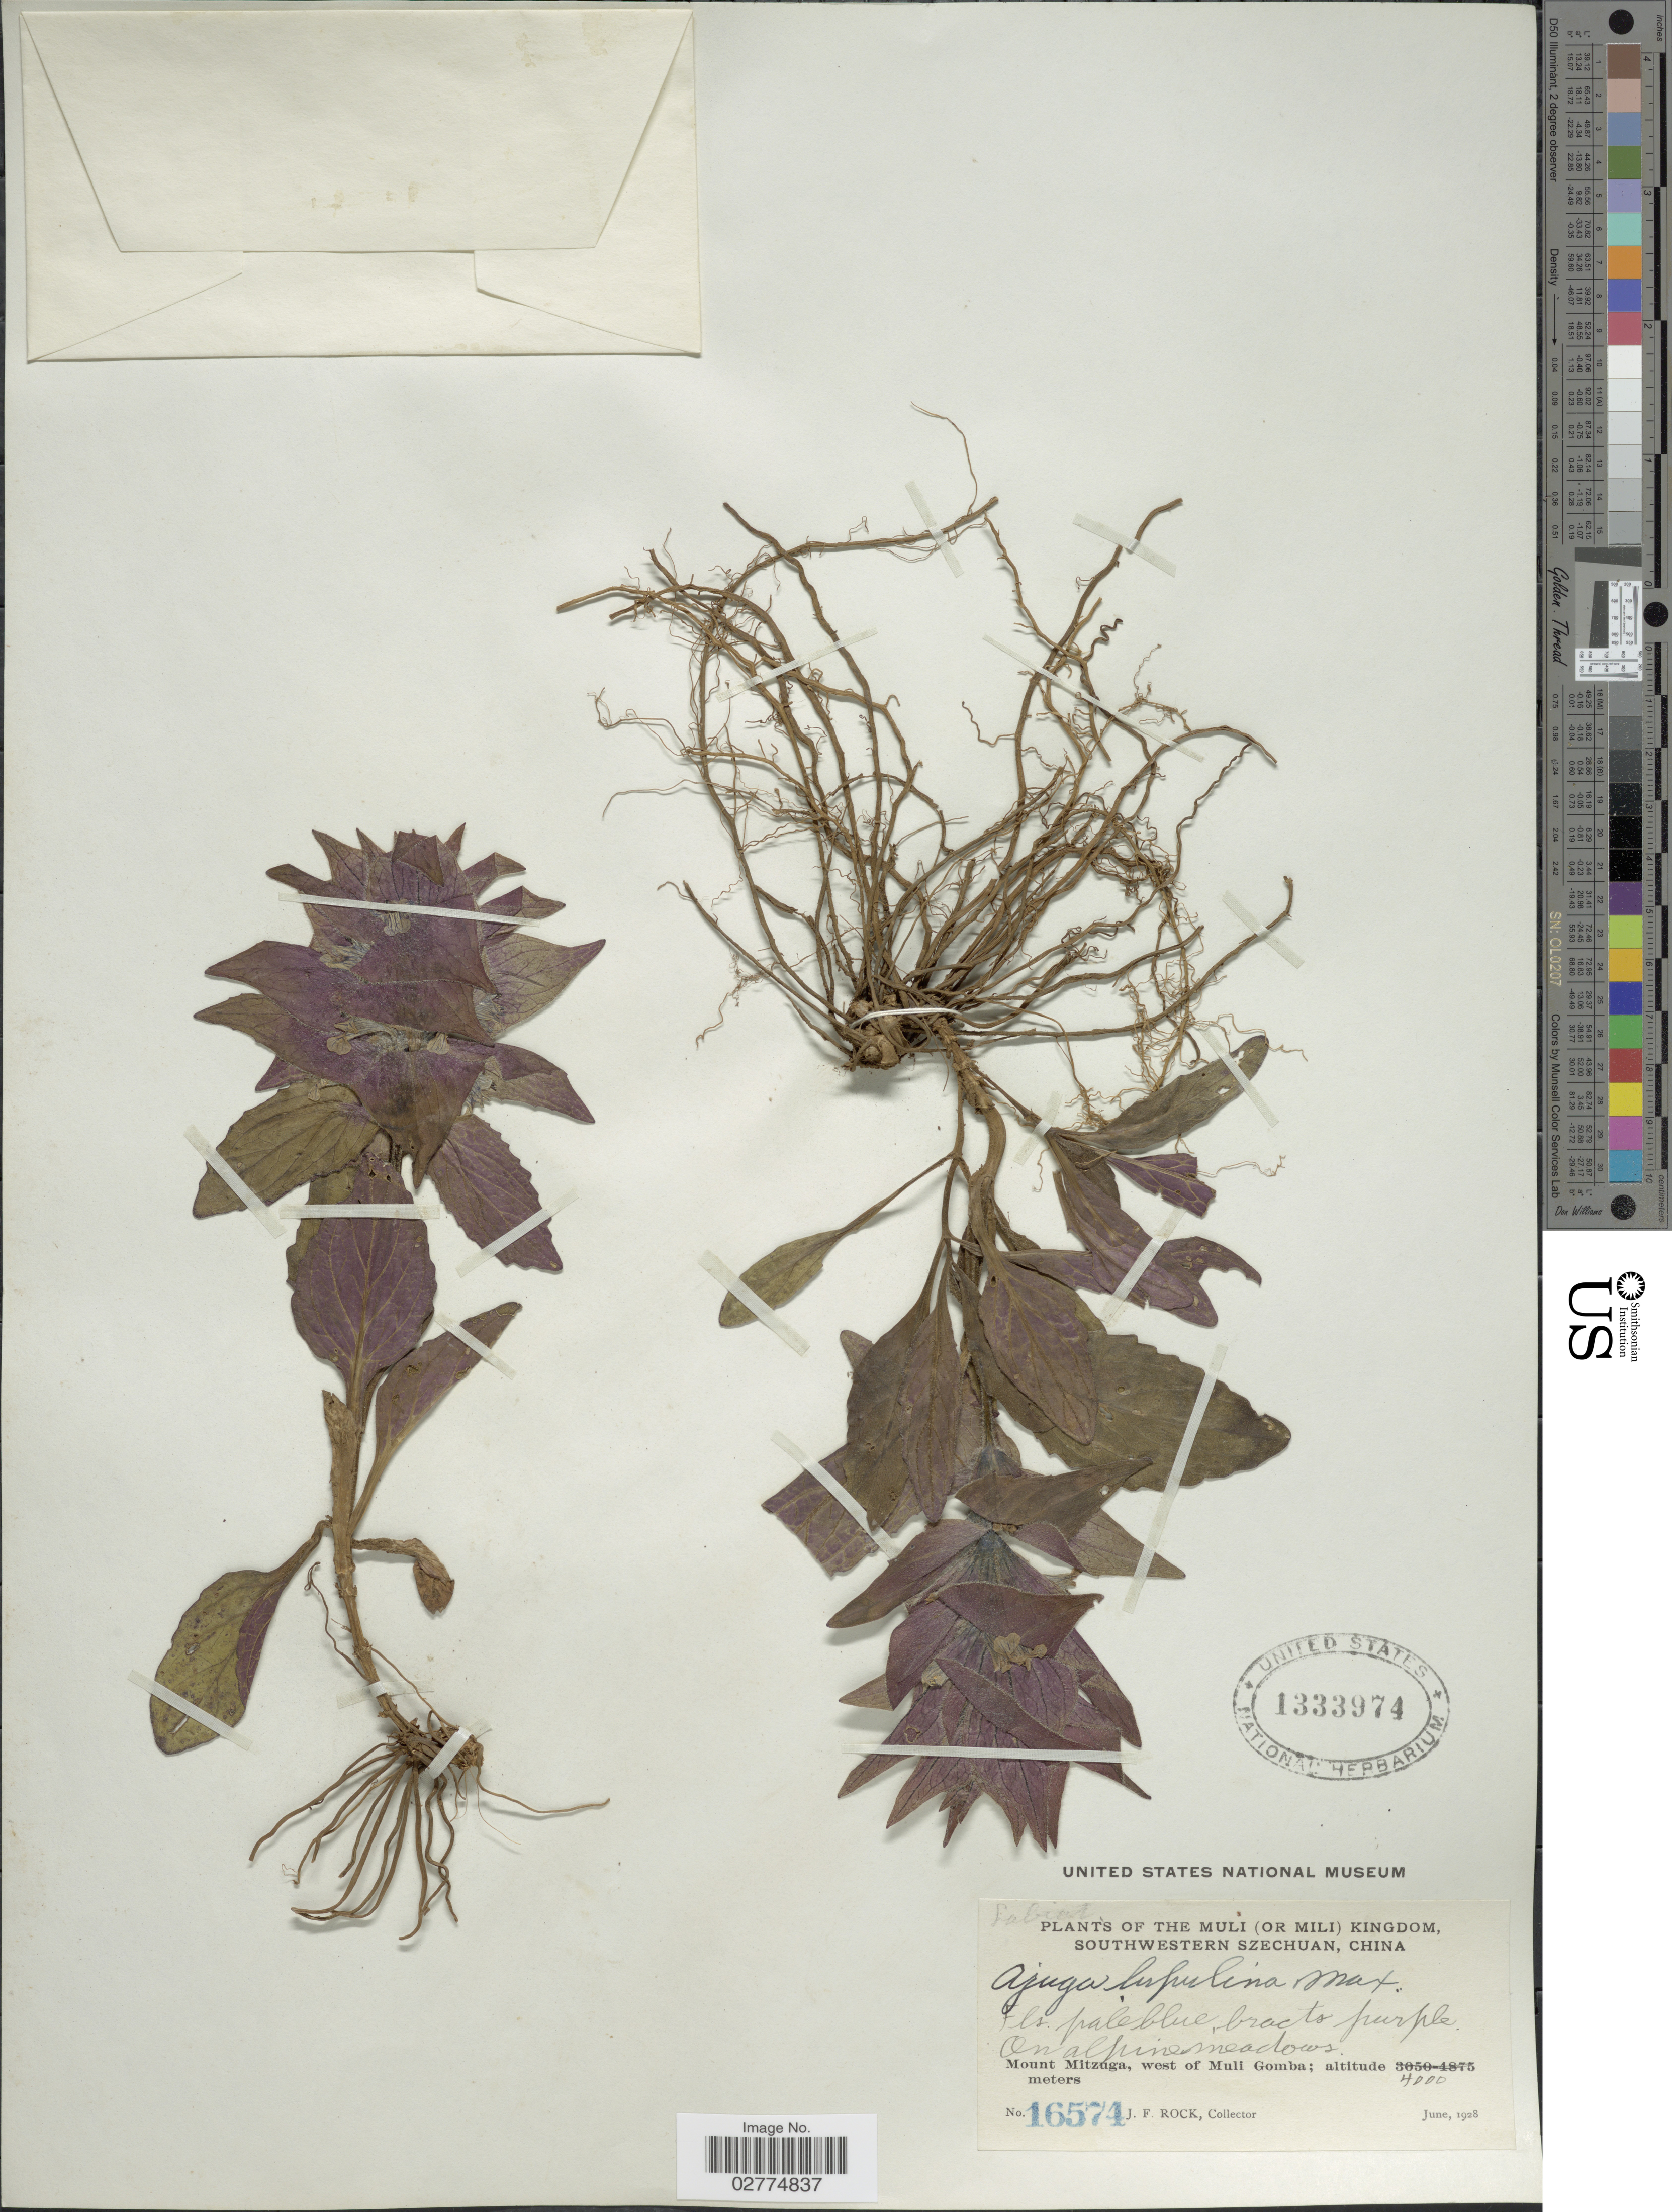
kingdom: Plantae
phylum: Tracheophyta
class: Magnoliopsida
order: Lamiales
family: Lamiaceae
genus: Ajuga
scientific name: Ajuga lupulina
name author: Maxim.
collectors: J. Rock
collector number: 16574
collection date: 1928-06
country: China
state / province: Sichuan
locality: The Muli (or Mili) Kingdom, Southwestern Szechuan, Mount Mitzuga, west of Muli Gomba.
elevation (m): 4000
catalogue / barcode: US 1333974